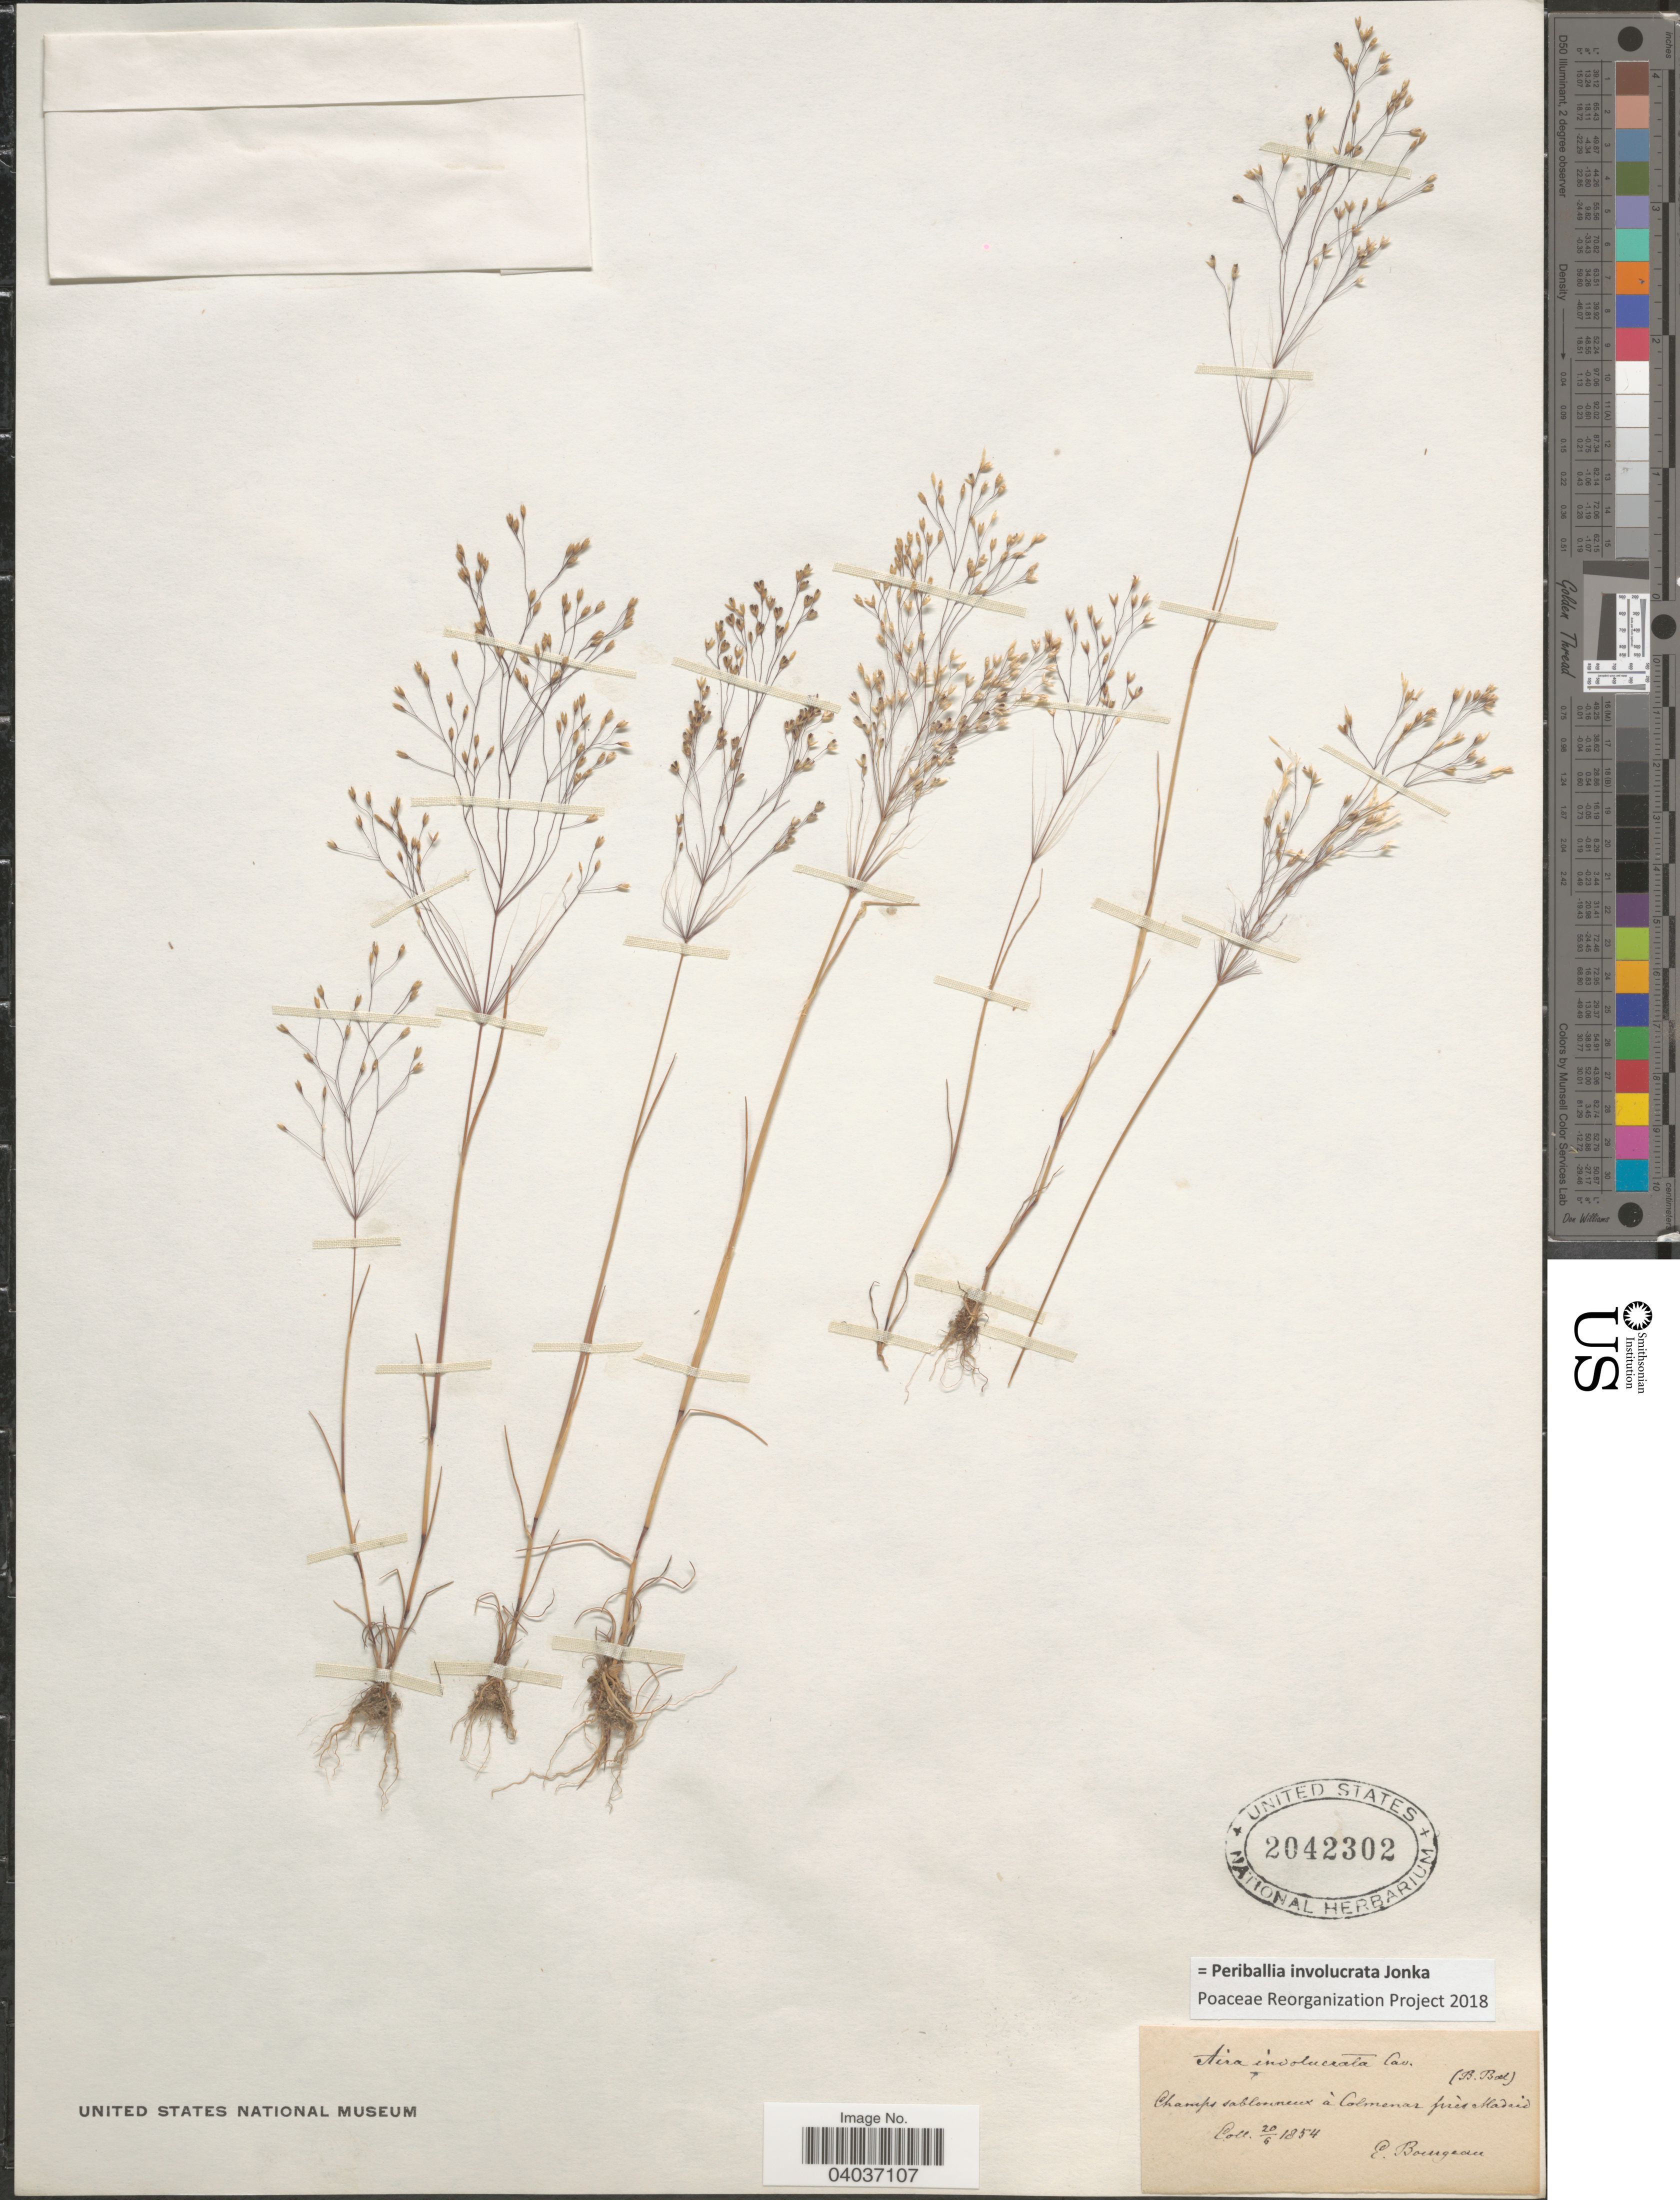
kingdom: Plantae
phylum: Tracheophyta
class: Liliopsida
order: Poales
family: Poaceae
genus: Periballia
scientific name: Periballia involucrata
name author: Janka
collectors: E. Bourgeau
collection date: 1854-06-20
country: Spain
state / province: Madrid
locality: Champs sablonneux à Colmenar près Madrid.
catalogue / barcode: US 2042302